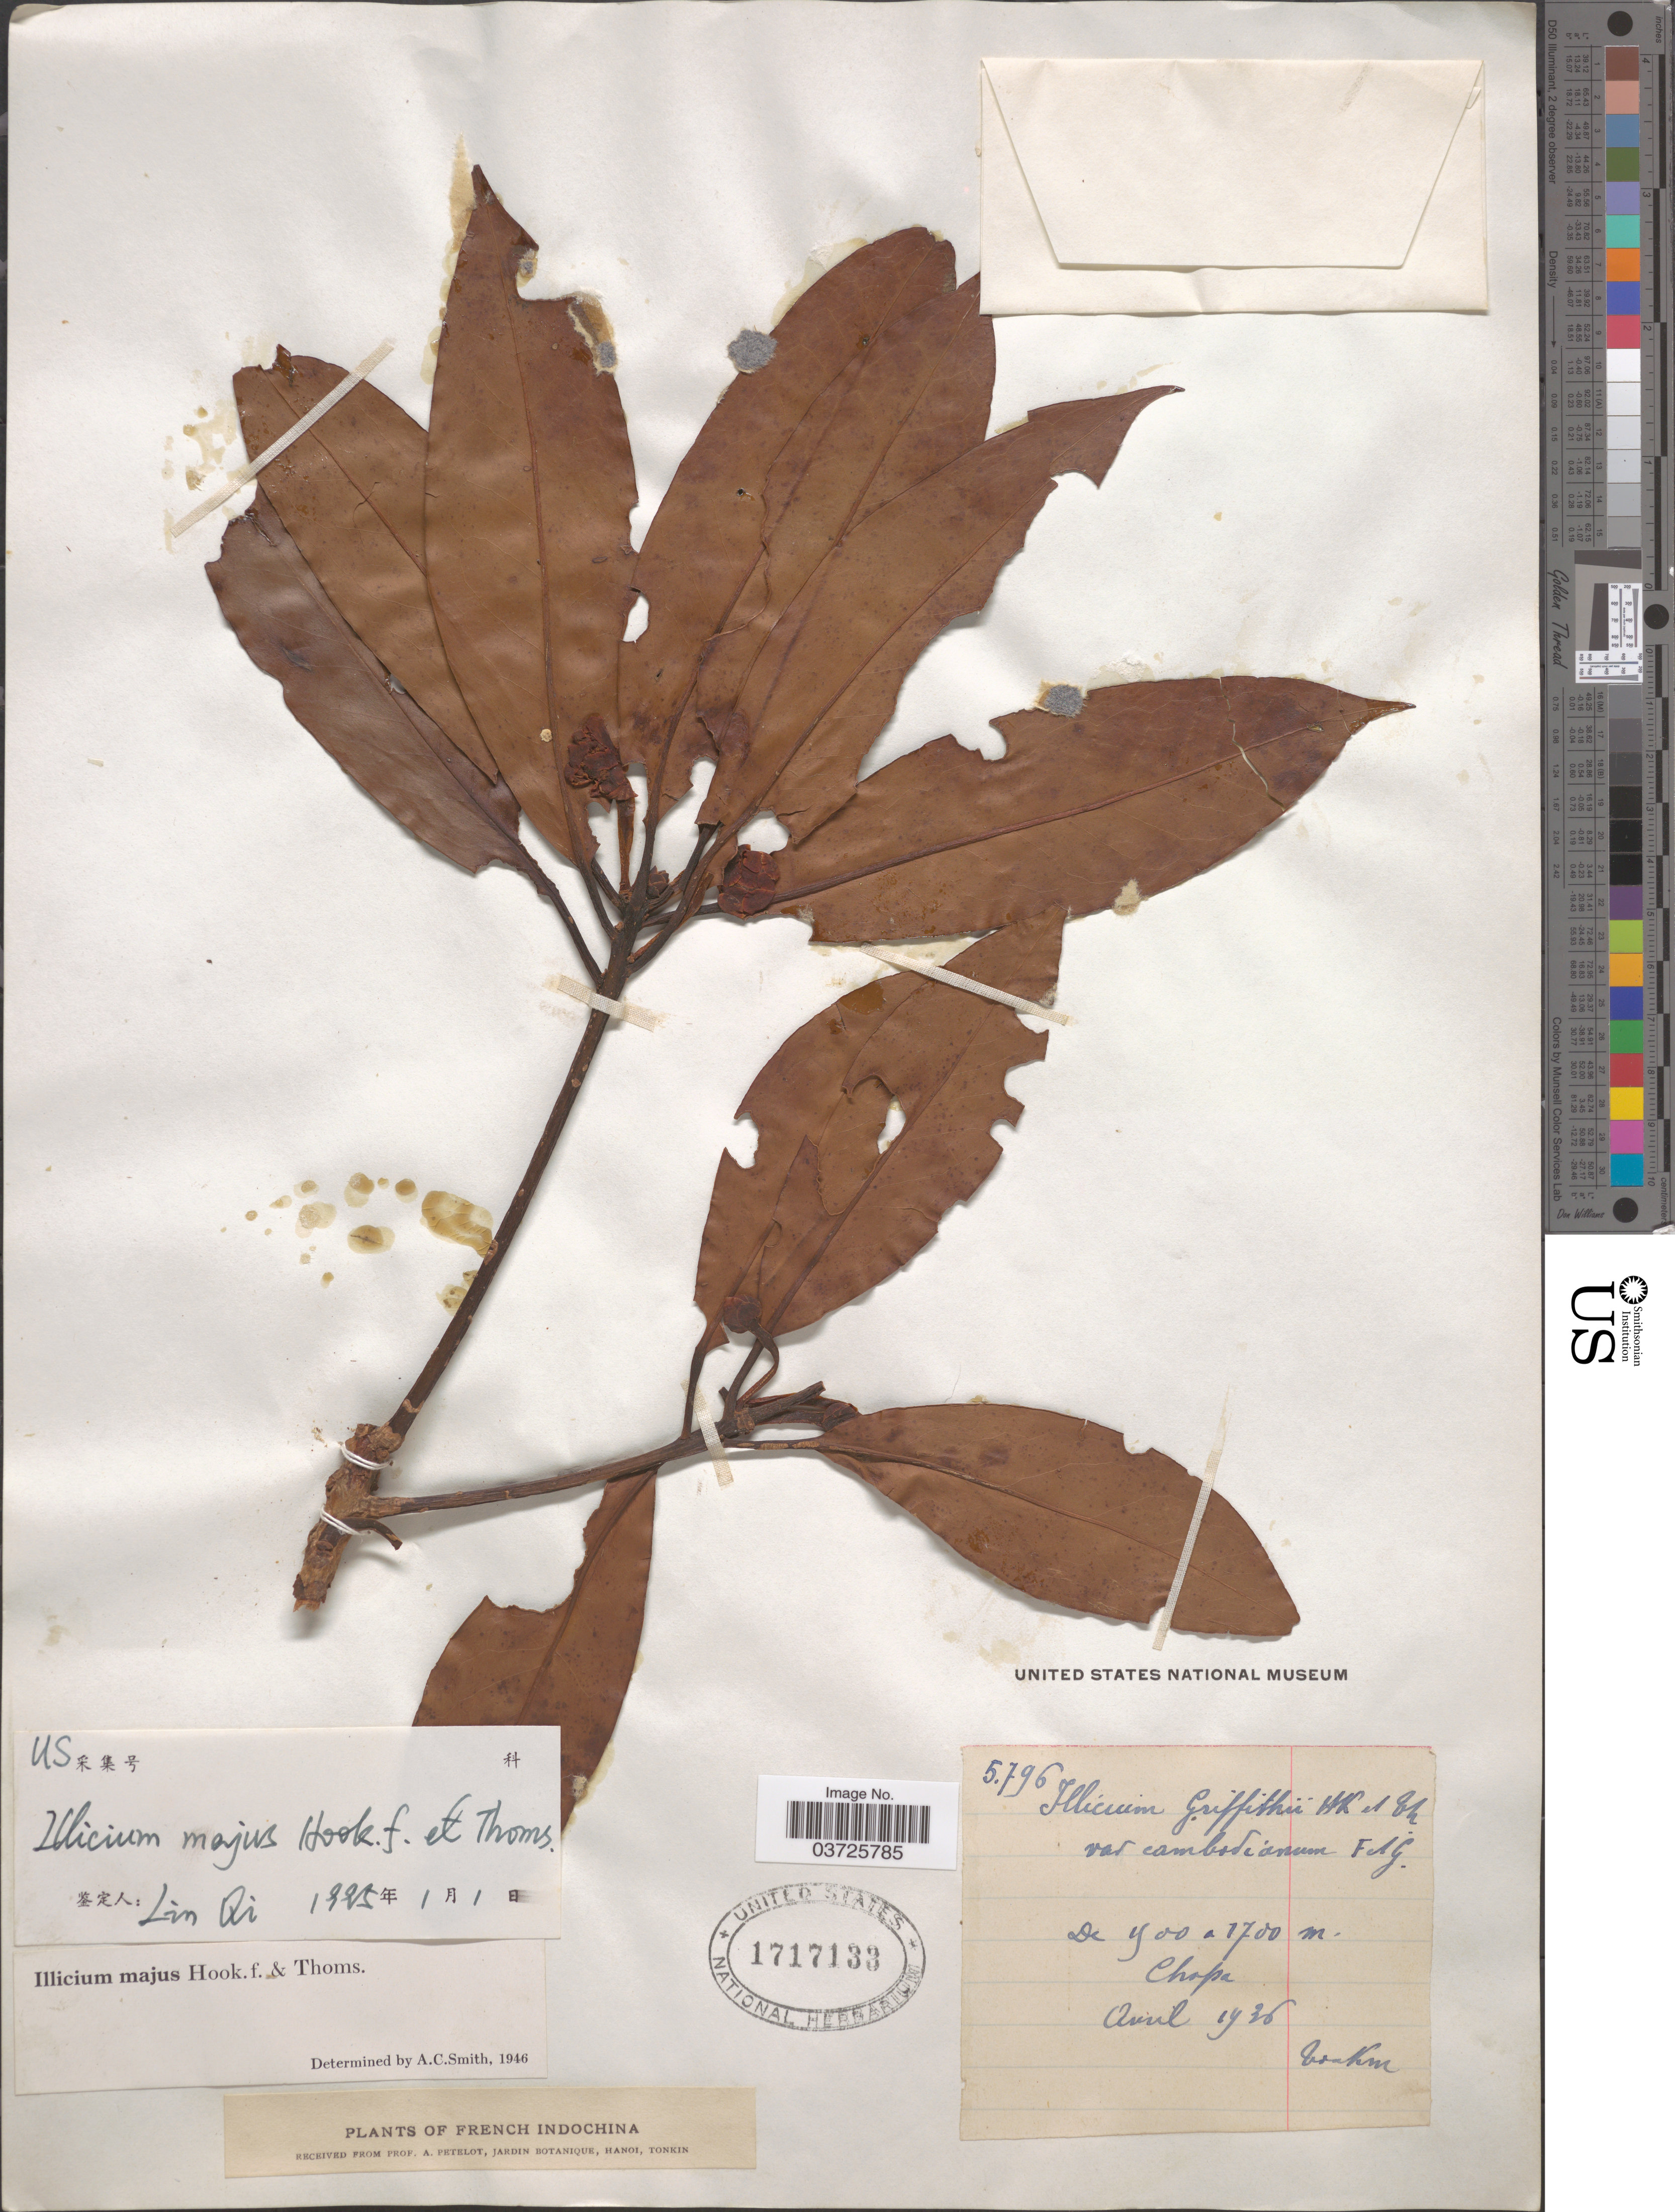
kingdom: Plantae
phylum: Tracheophyta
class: Magnoliopsida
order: Austrobaileyales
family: Schisandraceae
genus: Illicium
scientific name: Illicium majus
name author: Hook. f. & Thomson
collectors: P. A. Pételot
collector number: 5796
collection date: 1936-04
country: Vietnam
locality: French Indochina. Chapa.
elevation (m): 900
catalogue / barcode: US 1717133